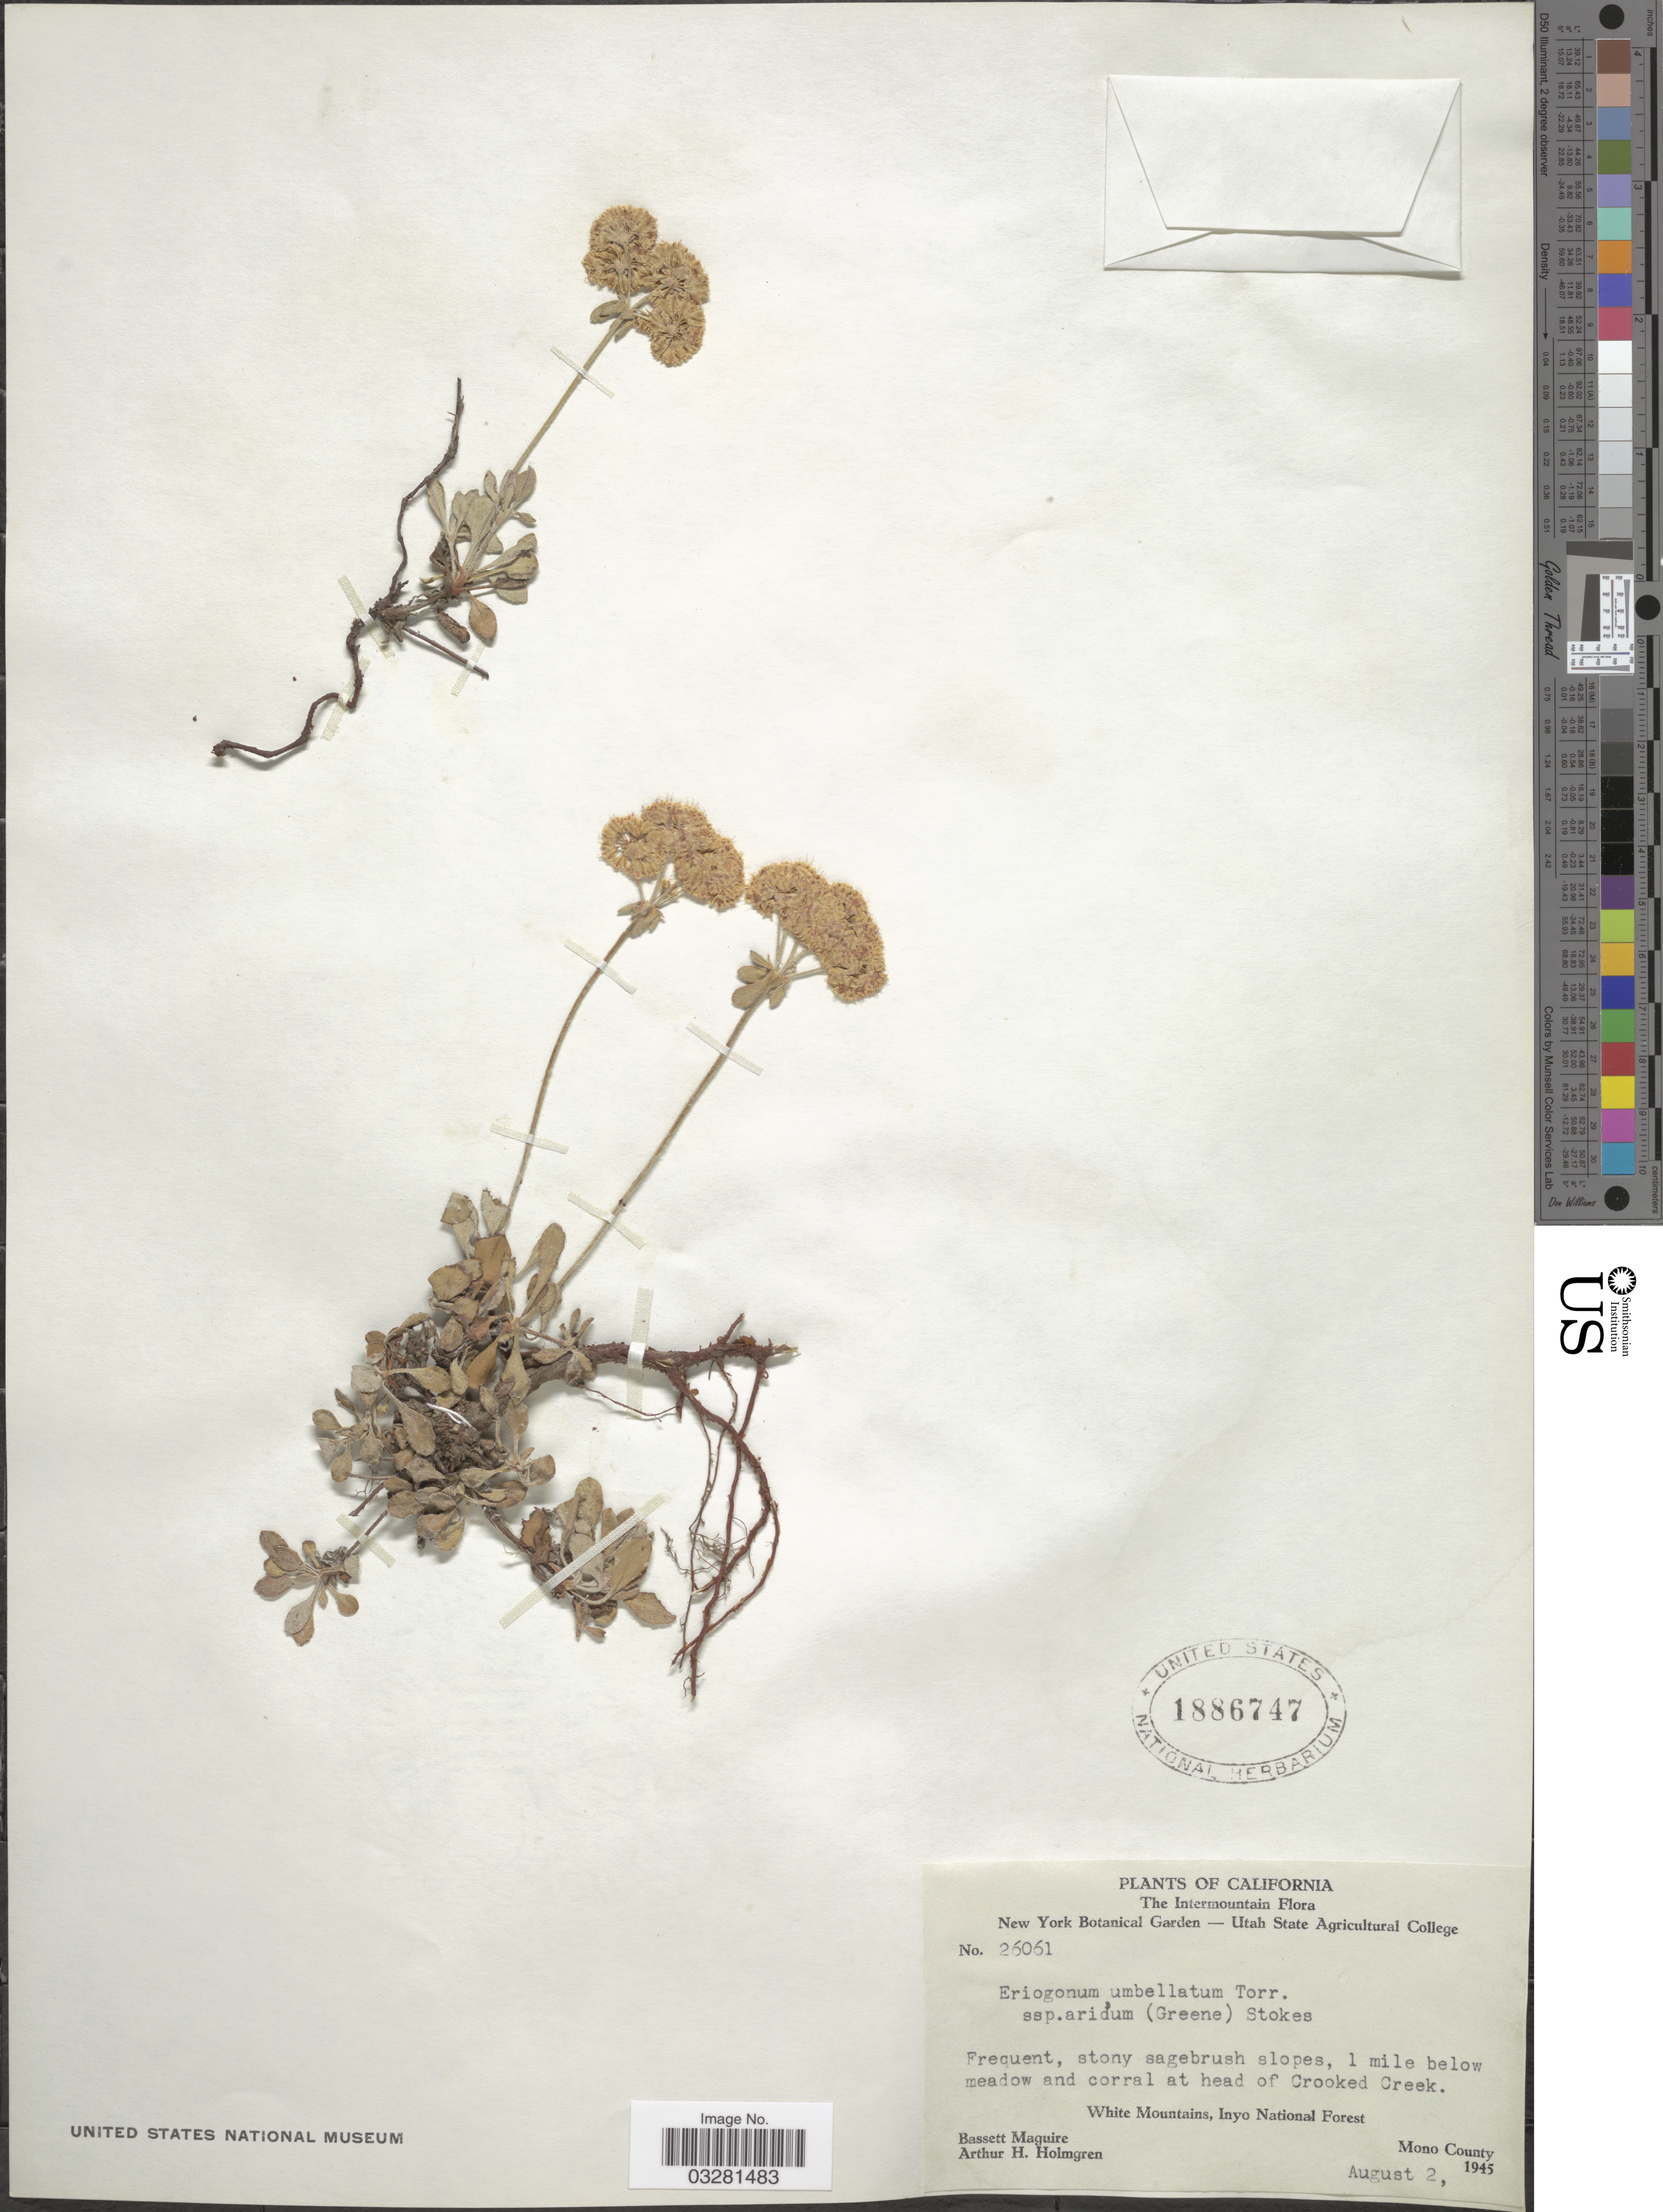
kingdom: Plantae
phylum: Tracheophyta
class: Magnoliopsida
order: Caryophyllales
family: Polygonaceae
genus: Eriogonum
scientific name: Eriogonum umbellatum var. aridum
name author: (S.W. Greene) C.L. Hitchc.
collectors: B. Maguire & A. H. Holmgren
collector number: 26061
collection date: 1945-08-02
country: United States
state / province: Idaho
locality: The Intermountain. 1 mile below meadow and corral at head of Crooked Creek. White Mountains, Inyo National Forest. Mono County.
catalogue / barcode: US 1886747